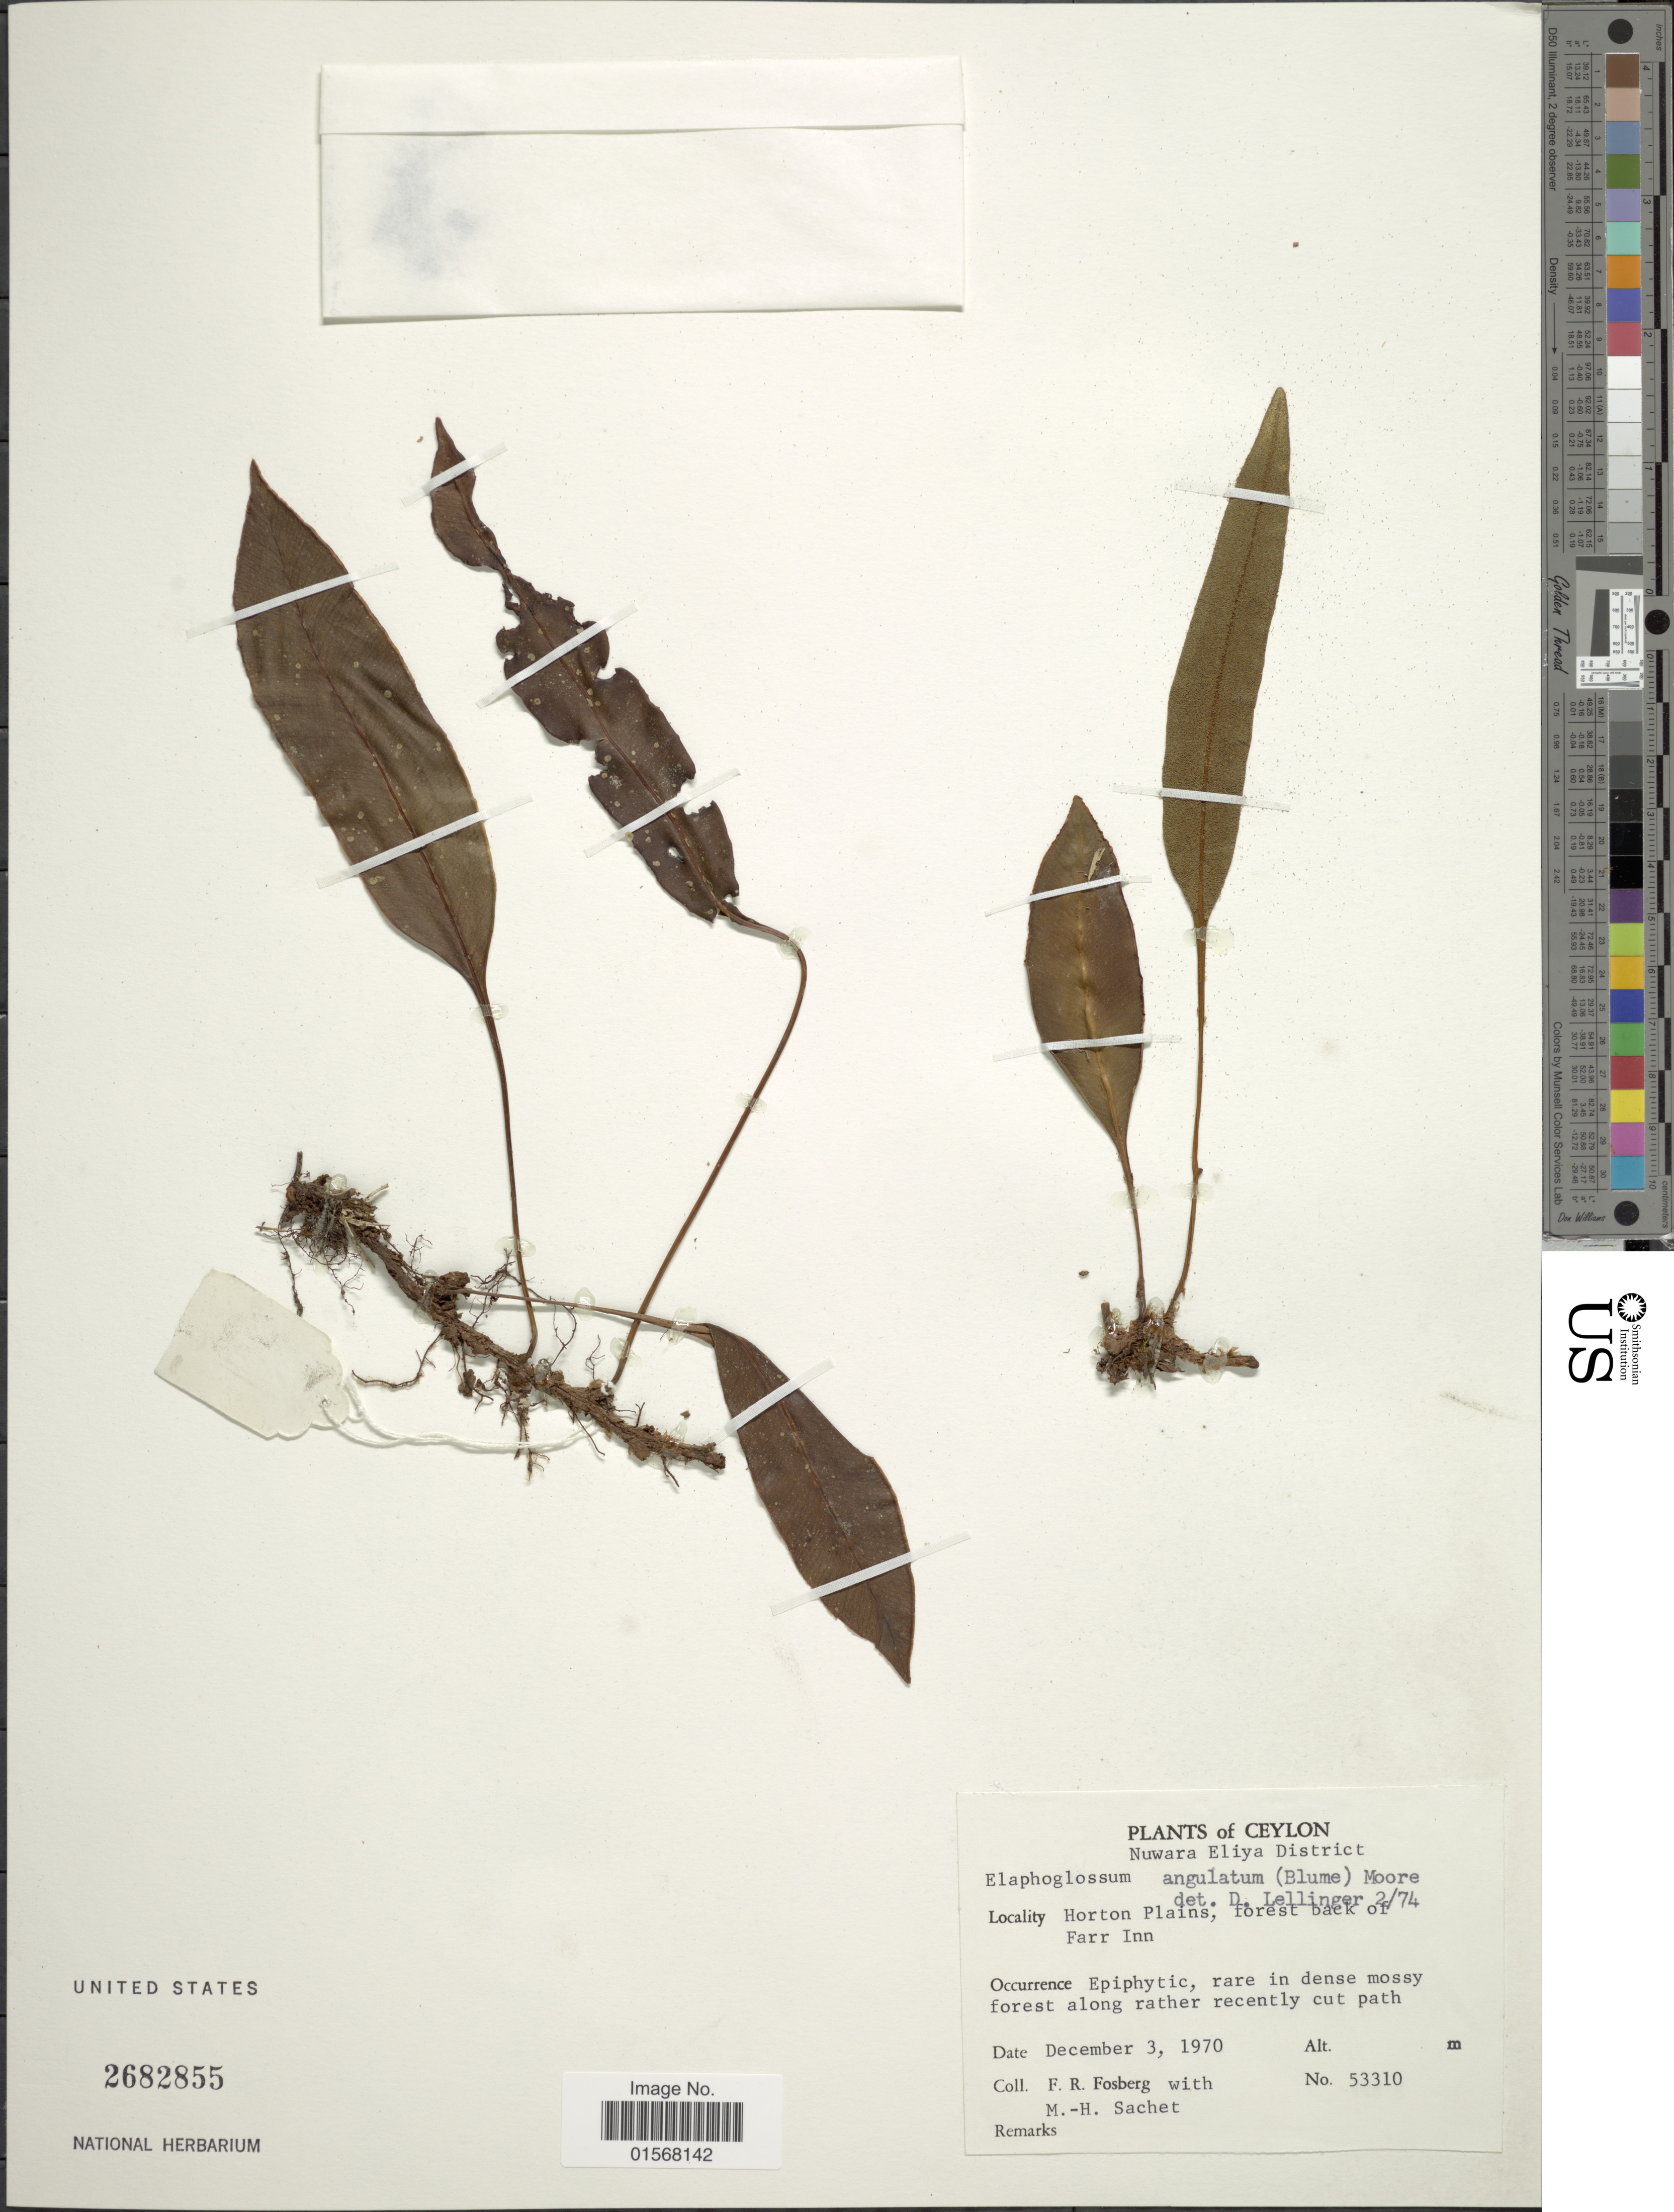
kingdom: Plantae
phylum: Tracheophyta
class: Polypodiopsida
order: Polypodiales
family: Dryopteridaceae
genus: Elaphoglossum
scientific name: Elaphoglossum angulatum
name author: (Blume) T. Moore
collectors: F. R. Fosberg & M.-H. Sachet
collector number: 53310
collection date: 1970-12-03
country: Sri Lanka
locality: Ceylon, Nuwara Eliya District, Horton Plains, forest back of Farr Inn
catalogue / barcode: US 2682855